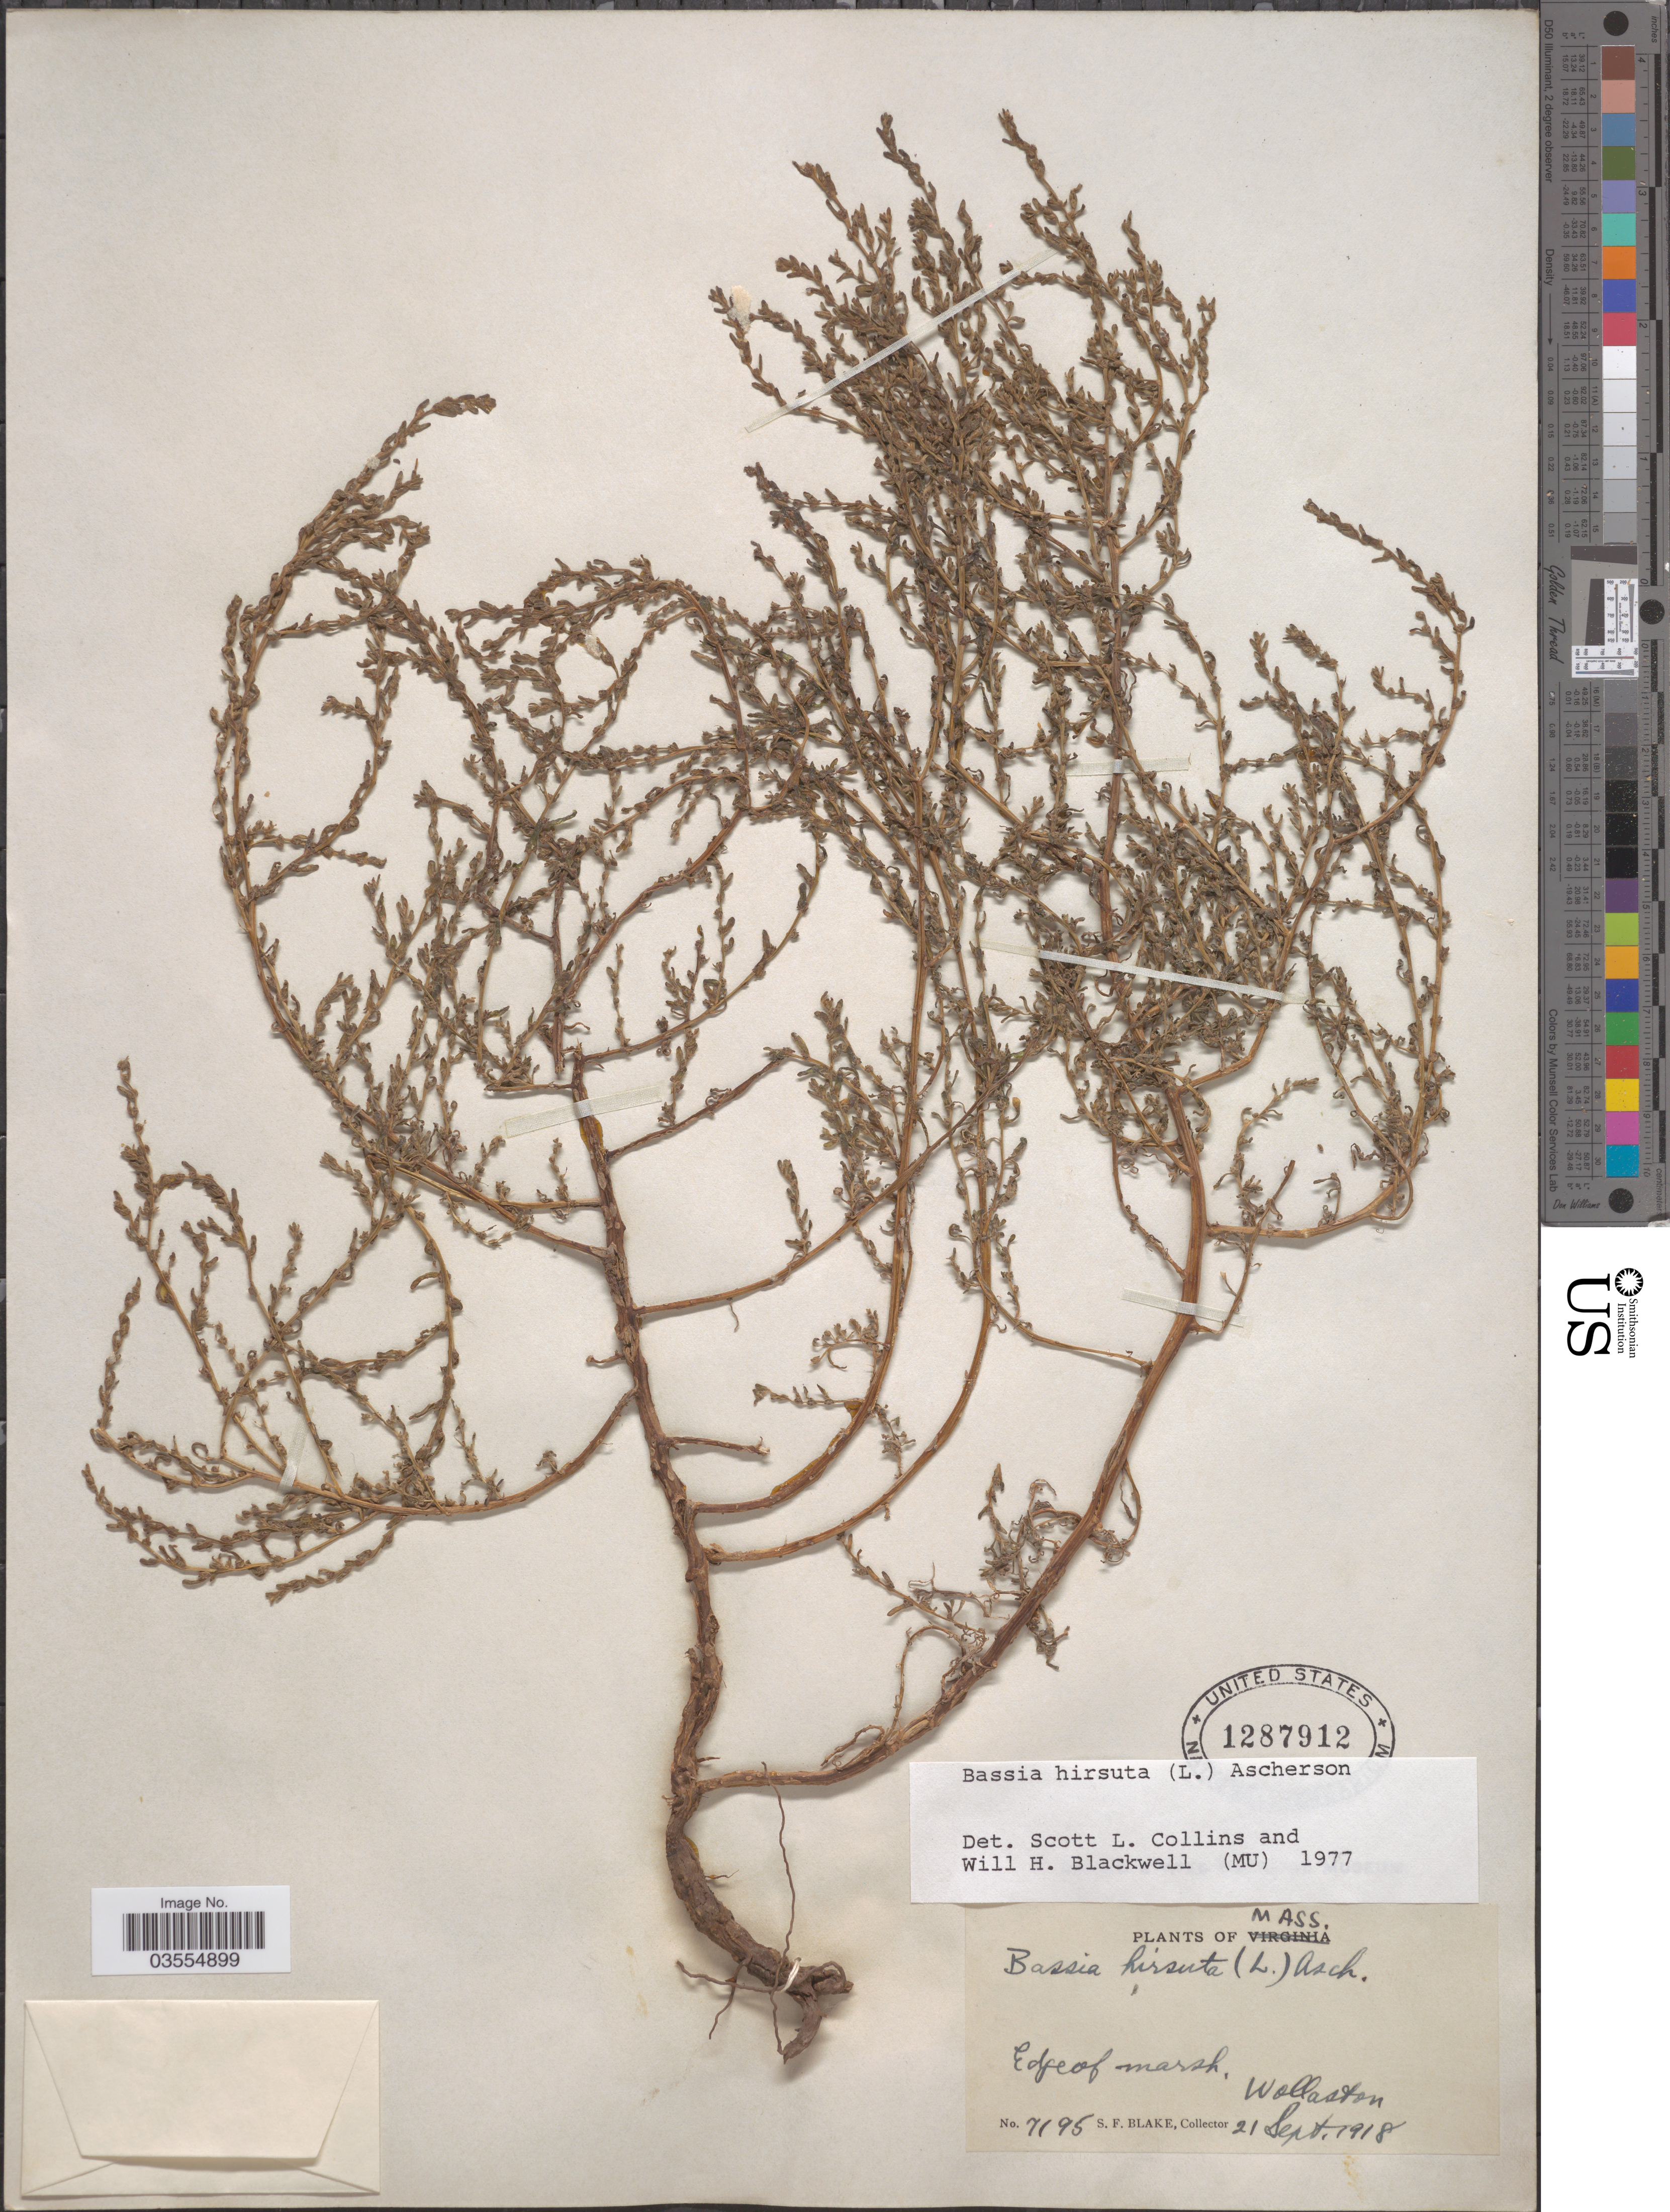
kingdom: Plantae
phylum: Tracheophyta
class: Magnoliopsida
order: Caryophyllales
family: Amaranthaceae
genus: Spirobassia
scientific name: Spirobassia hirsuta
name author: (L.) Freitag & G. Kadereit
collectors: S. Blake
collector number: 7195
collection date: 1918-09-21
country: United States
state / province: Massachusetts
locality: Edge of marsh, Wollaston.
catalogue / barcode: US 1287912